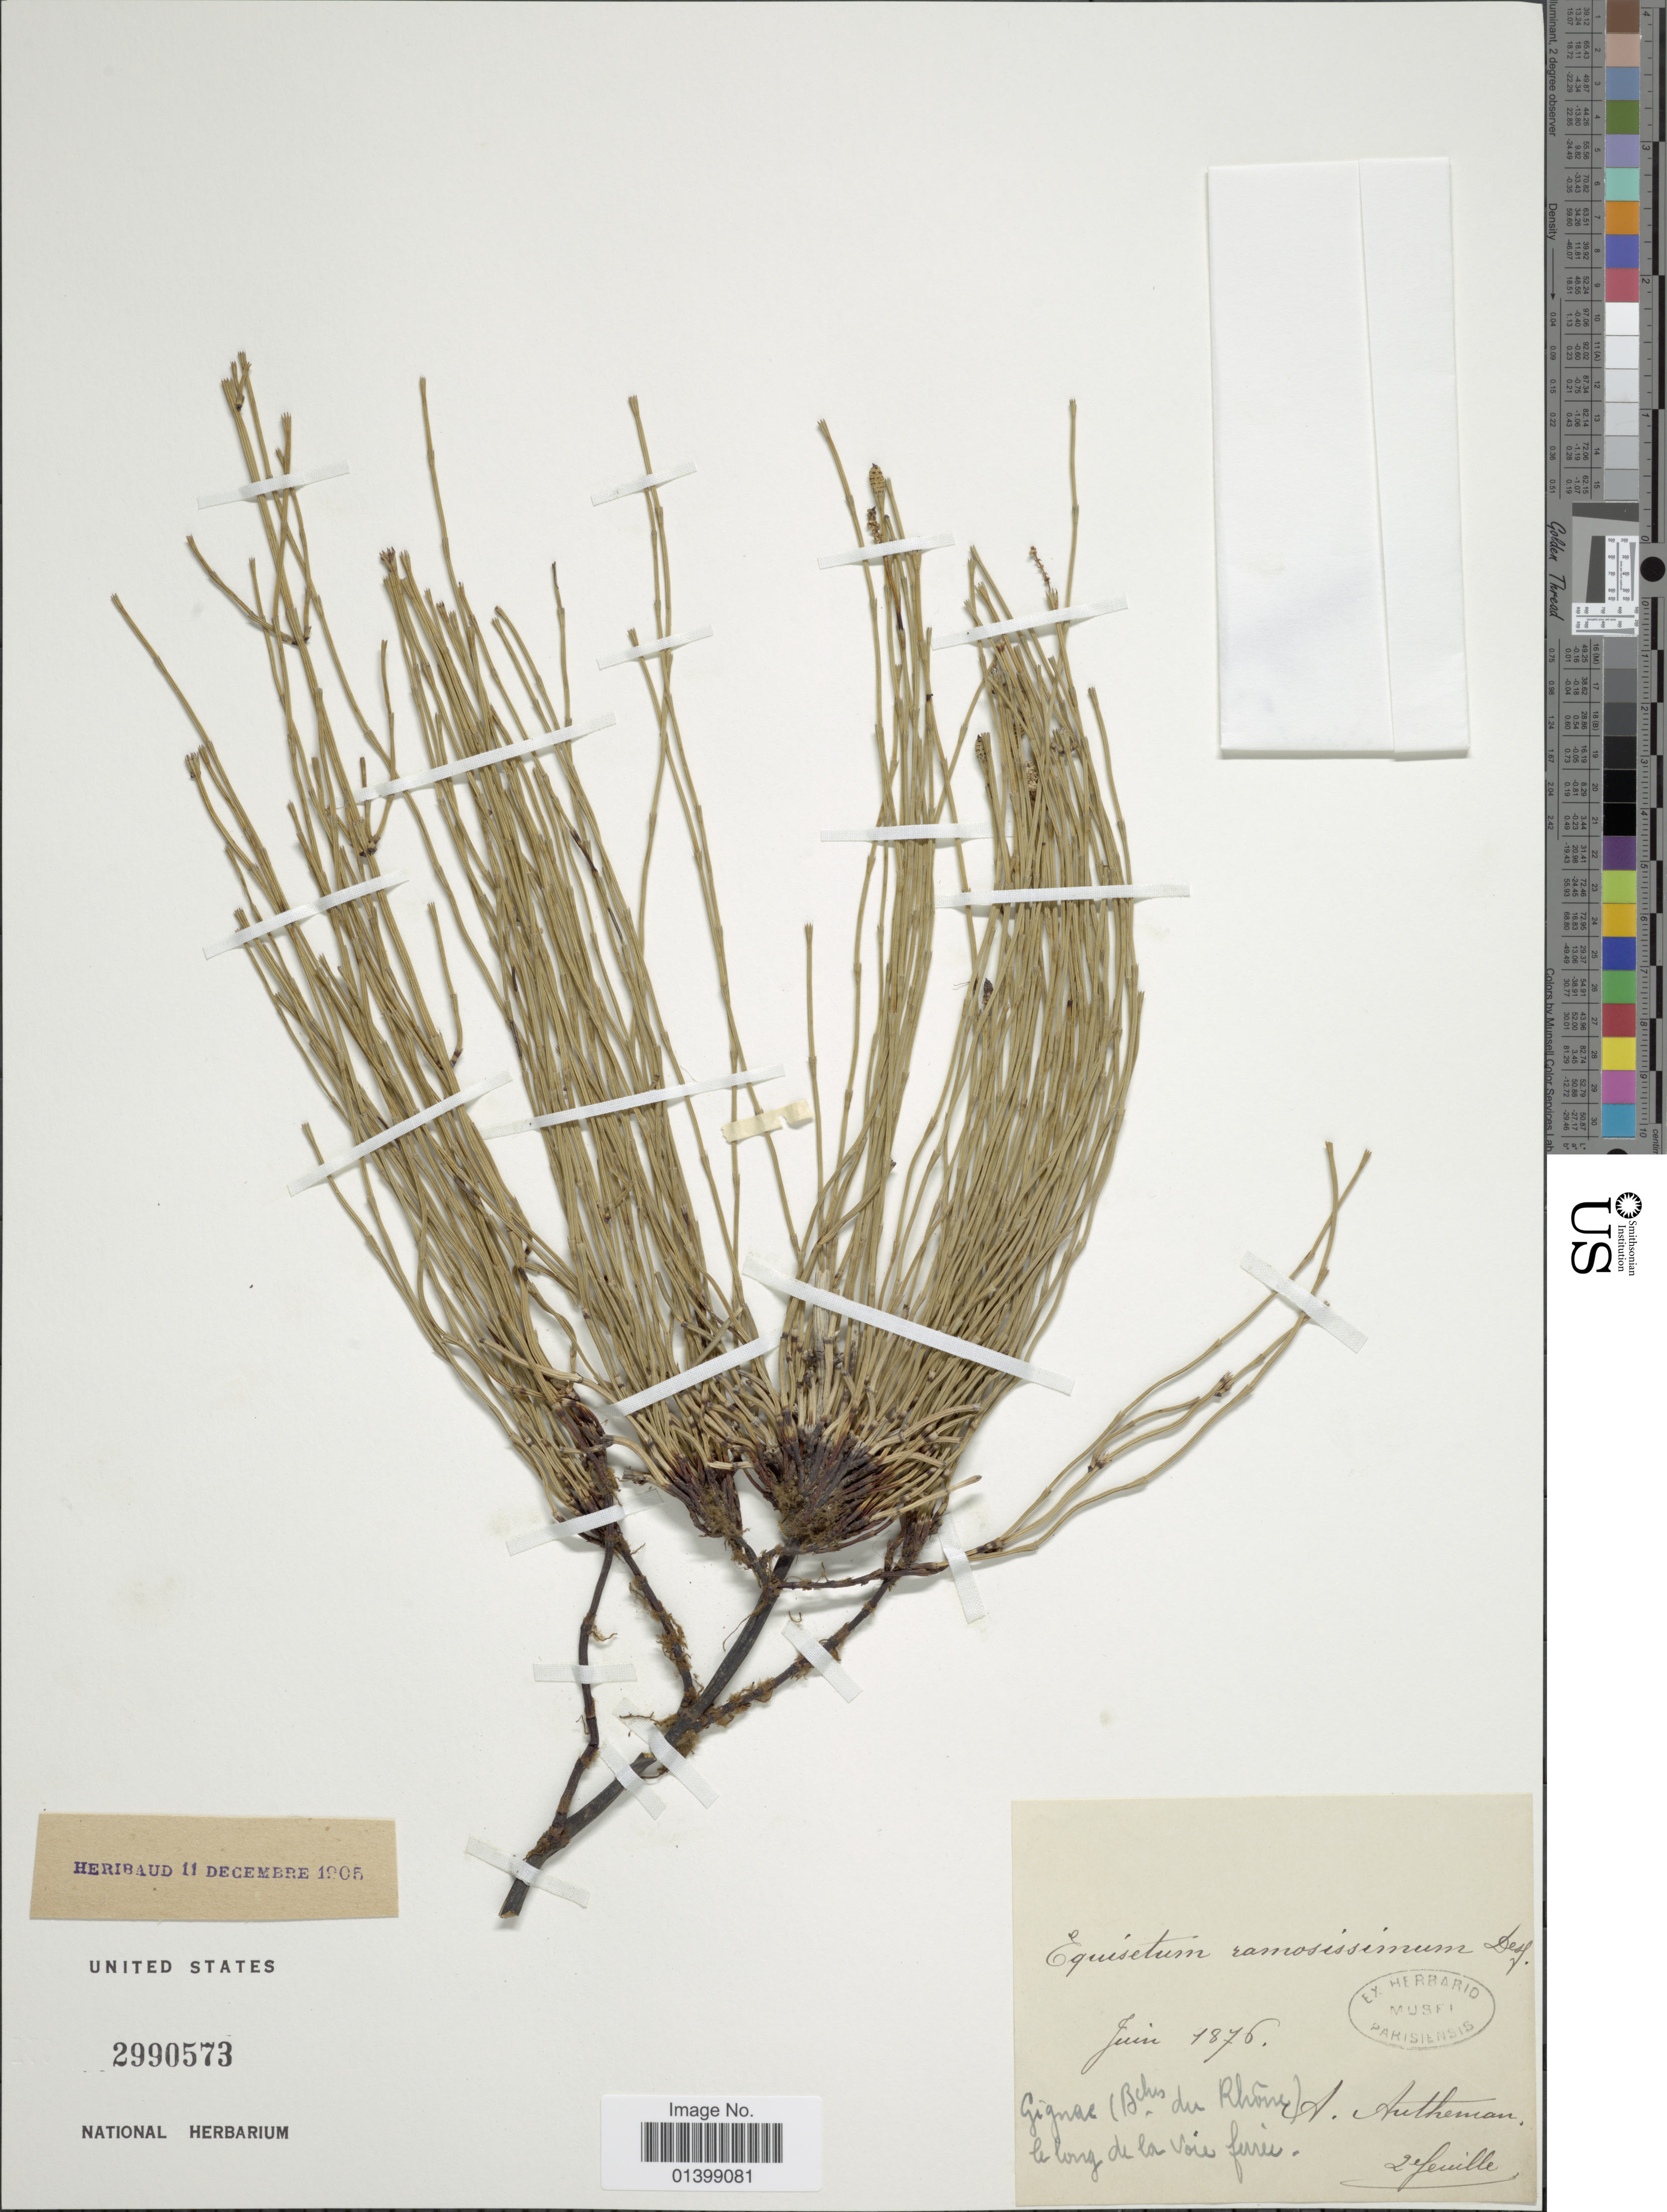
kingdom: Plantae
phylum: Tracheophyta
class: Polypodiopsida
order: Equisetales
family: Equisetaceae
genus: Equisetum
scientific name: Equisetum ramosissimum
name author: Desf.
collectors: A. Autheman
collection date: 1876-06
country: France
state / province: Auvergne-Rhône-Alpes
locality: Ginae (Bches du Rhône) le long de la vaie ferrei [interpreted]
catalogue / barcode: US 2990573